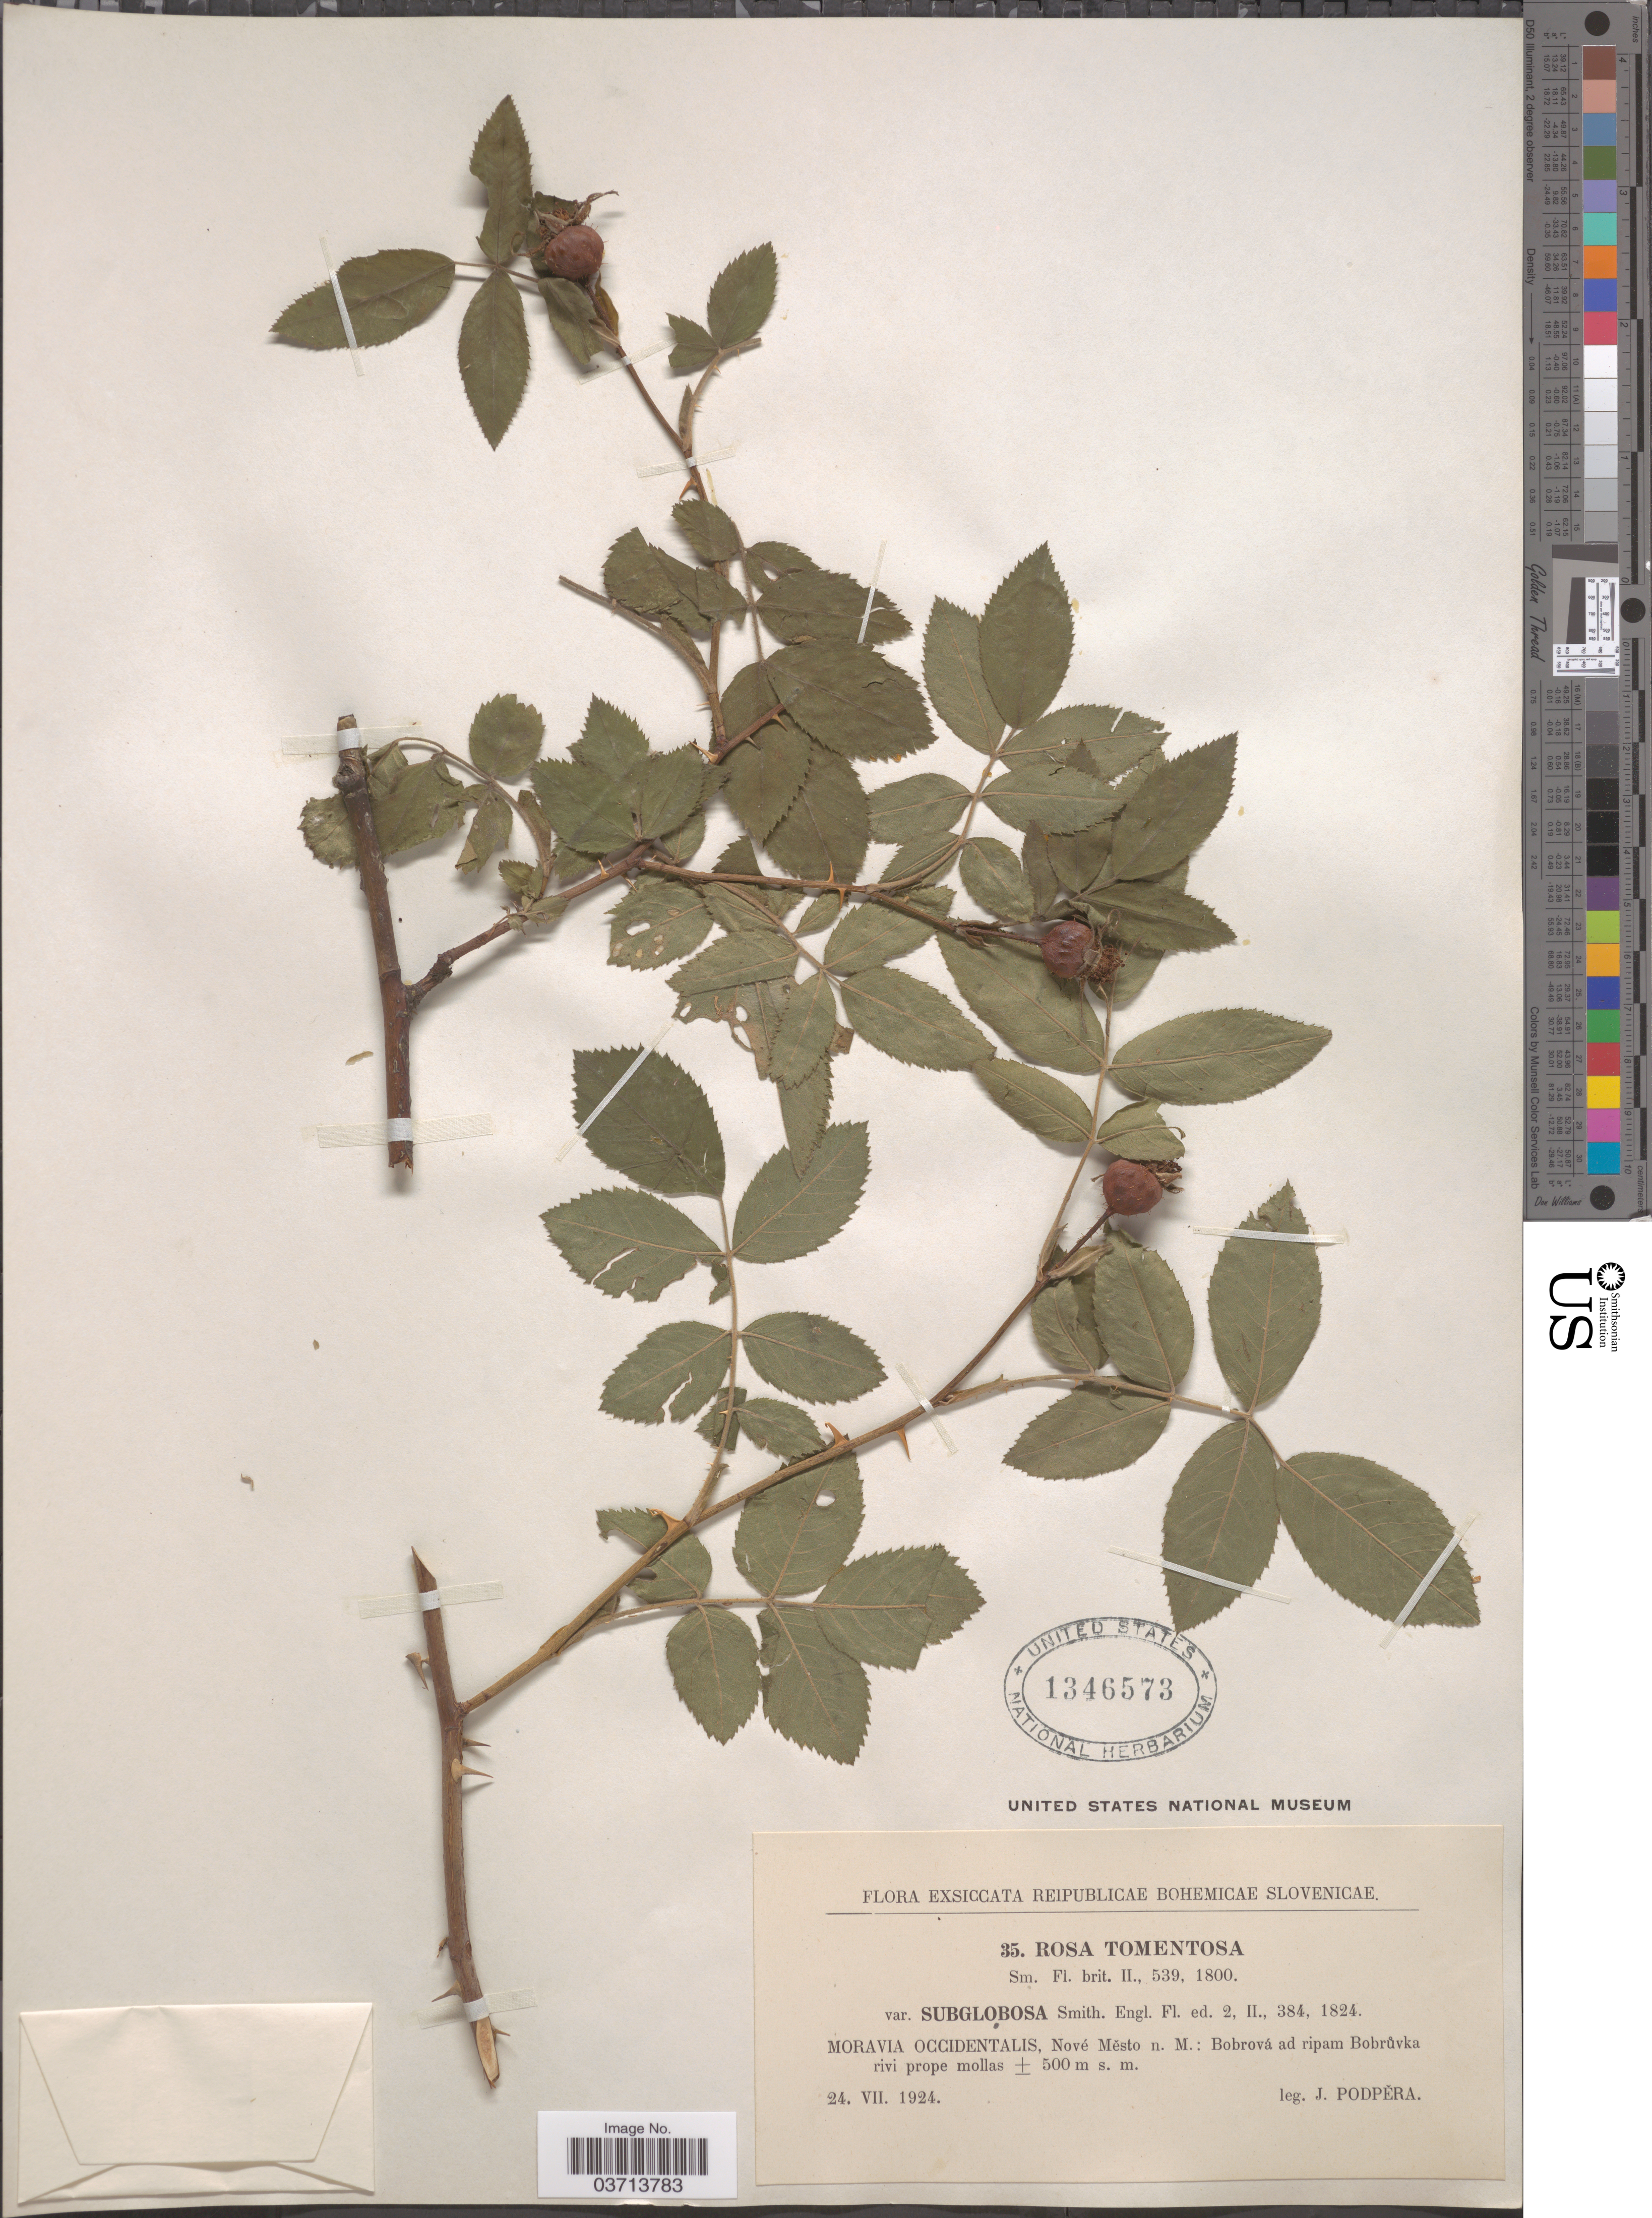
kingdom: Plantae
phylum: Tracheophyta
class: Magnoliopsida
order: Rosales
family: Rosaceae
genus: Rosa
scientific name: Rosa tomentosa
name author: Sm.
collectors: J. Podpera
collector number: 35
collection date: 1924-07-24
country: Czechia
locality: Reipublicae Bohemicae Slovenicae. Moravia Occidentalis, Nové Město n. M.: Bobrová ad ripam Bobrůvka rivi prope mollas.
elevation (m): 500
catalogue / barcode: US 1346573